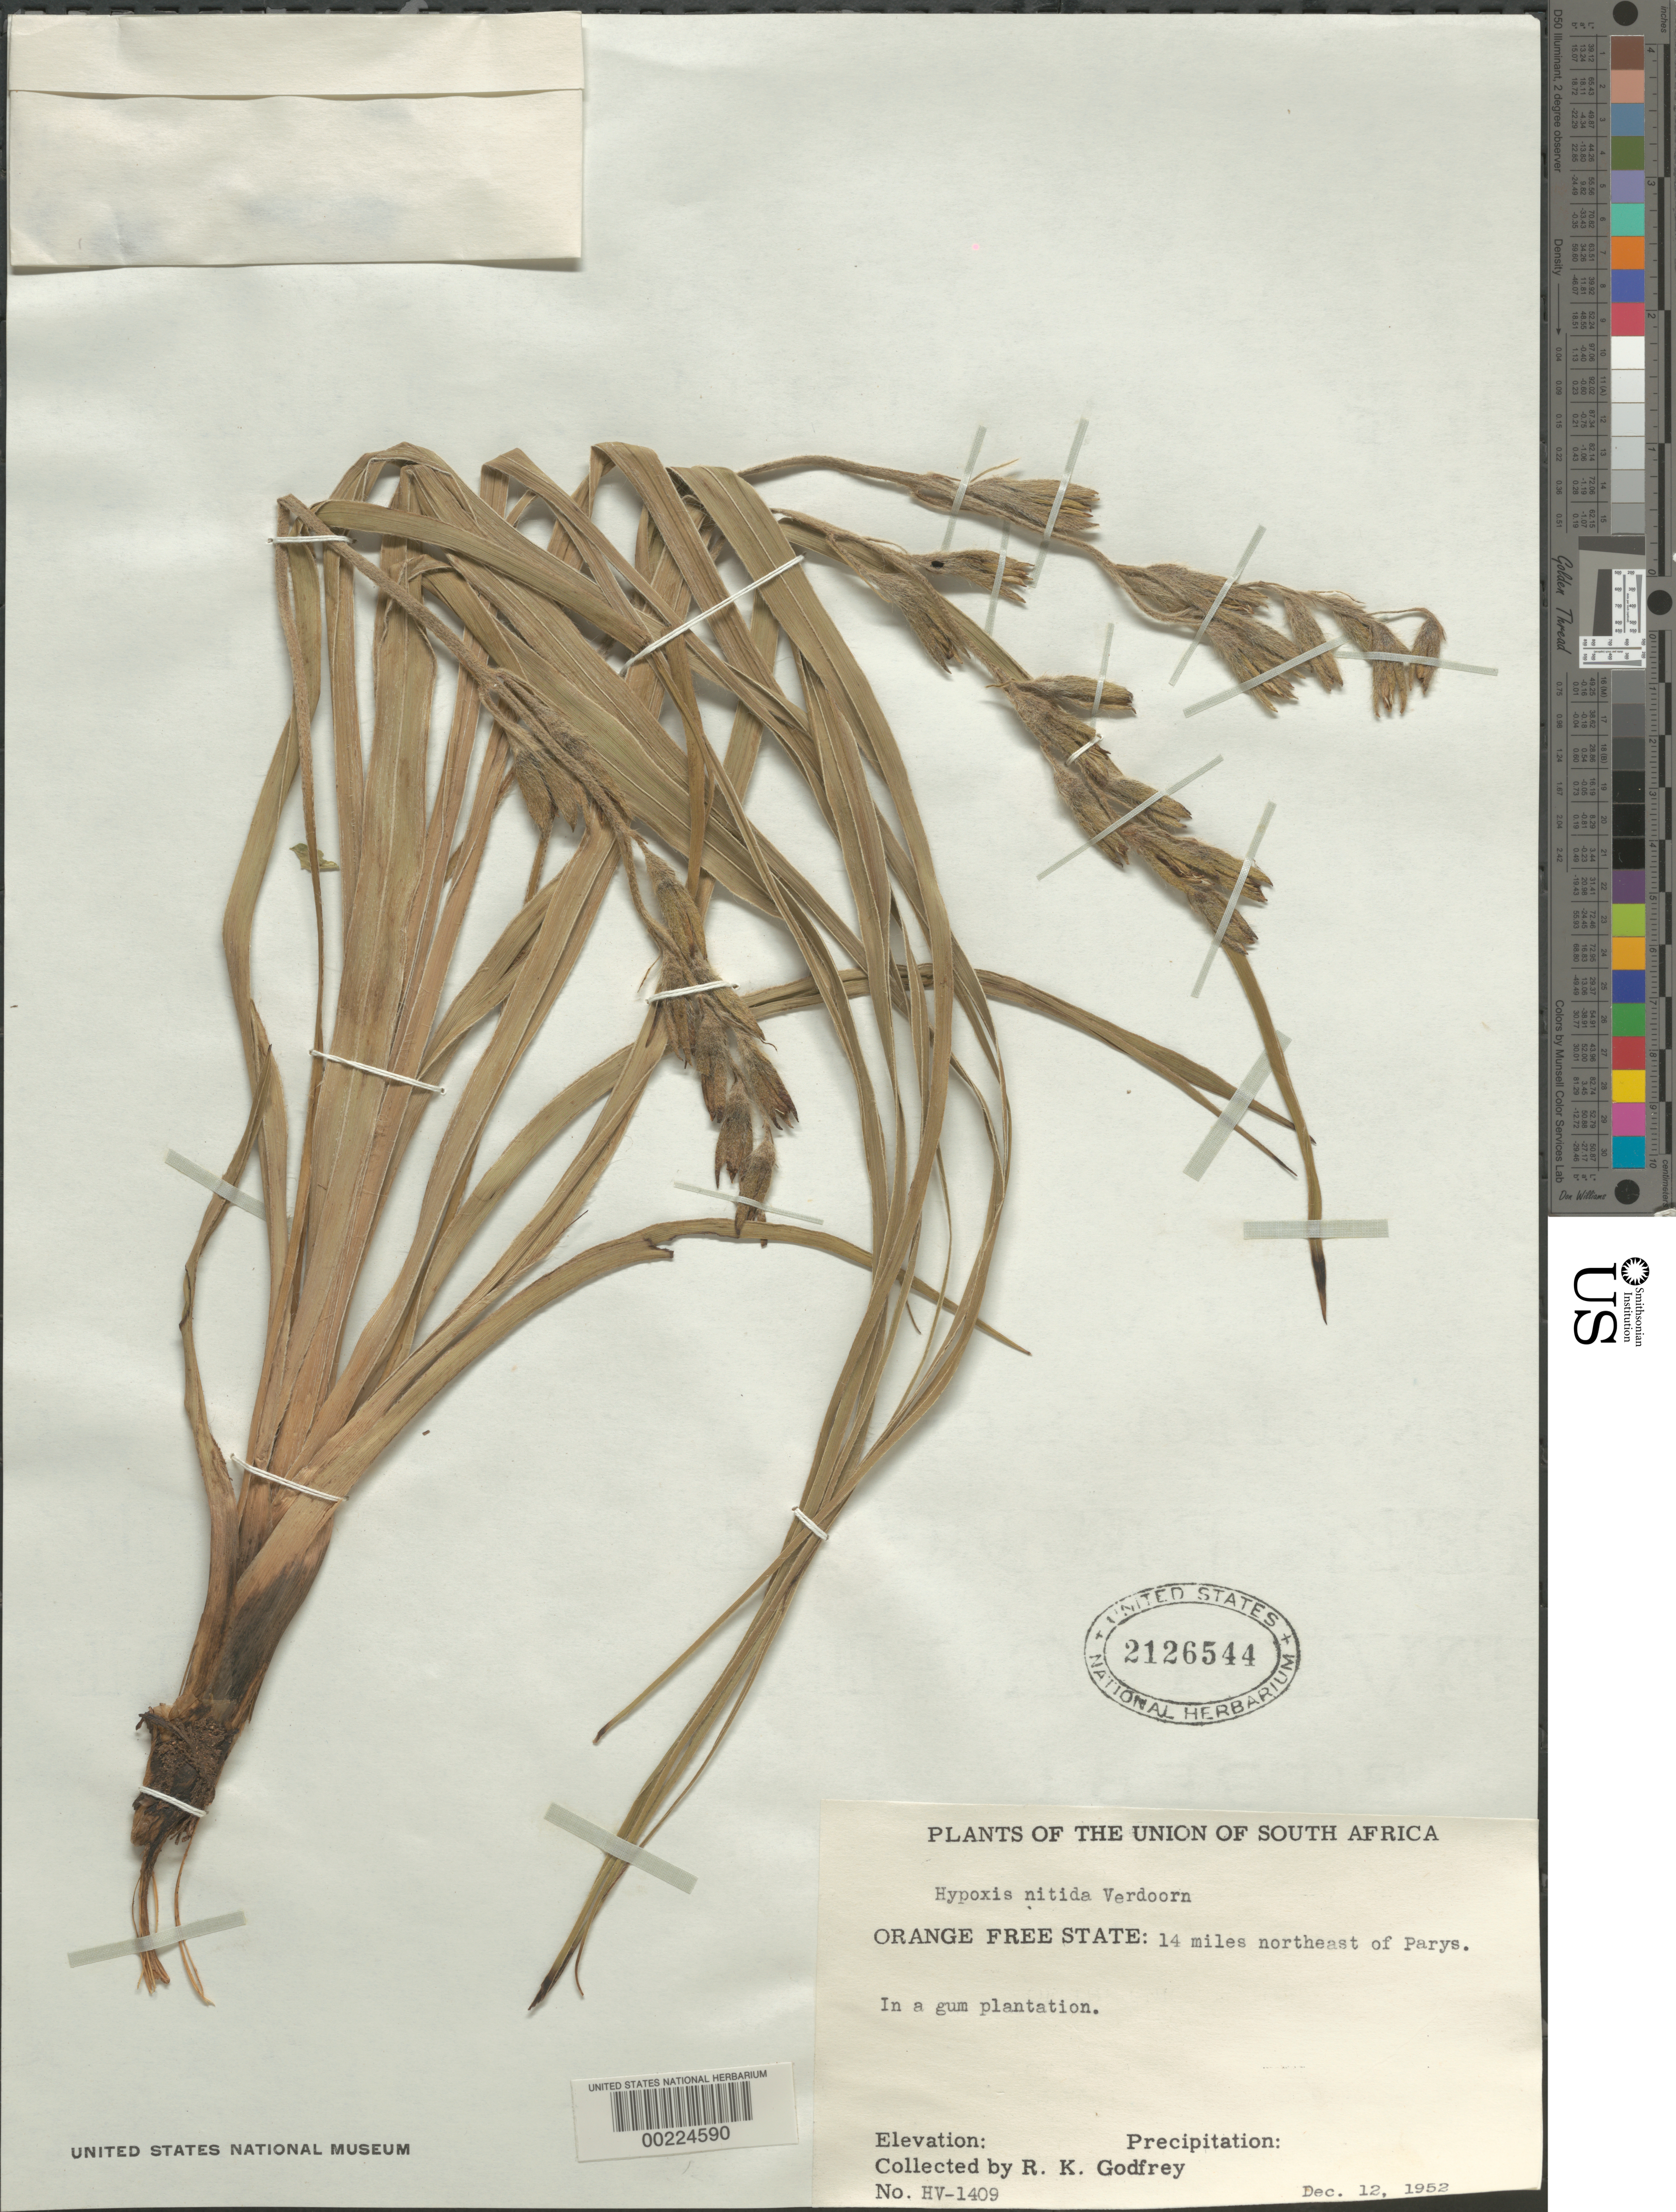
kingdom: Plantae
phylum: Tracheophyta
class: Liliopsida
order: Asparagales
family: Hypoxidaceae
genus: Hypoxis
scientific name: Hypoxis nitida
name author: Verd.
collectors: R. K. Godfrey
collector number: Hv-1409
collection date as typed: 12 Dec 1952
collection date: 1952-12-12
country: South Africa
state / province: Free State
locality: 14 mi ne of parys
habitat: In a gum plantation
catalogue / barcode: US 2126544